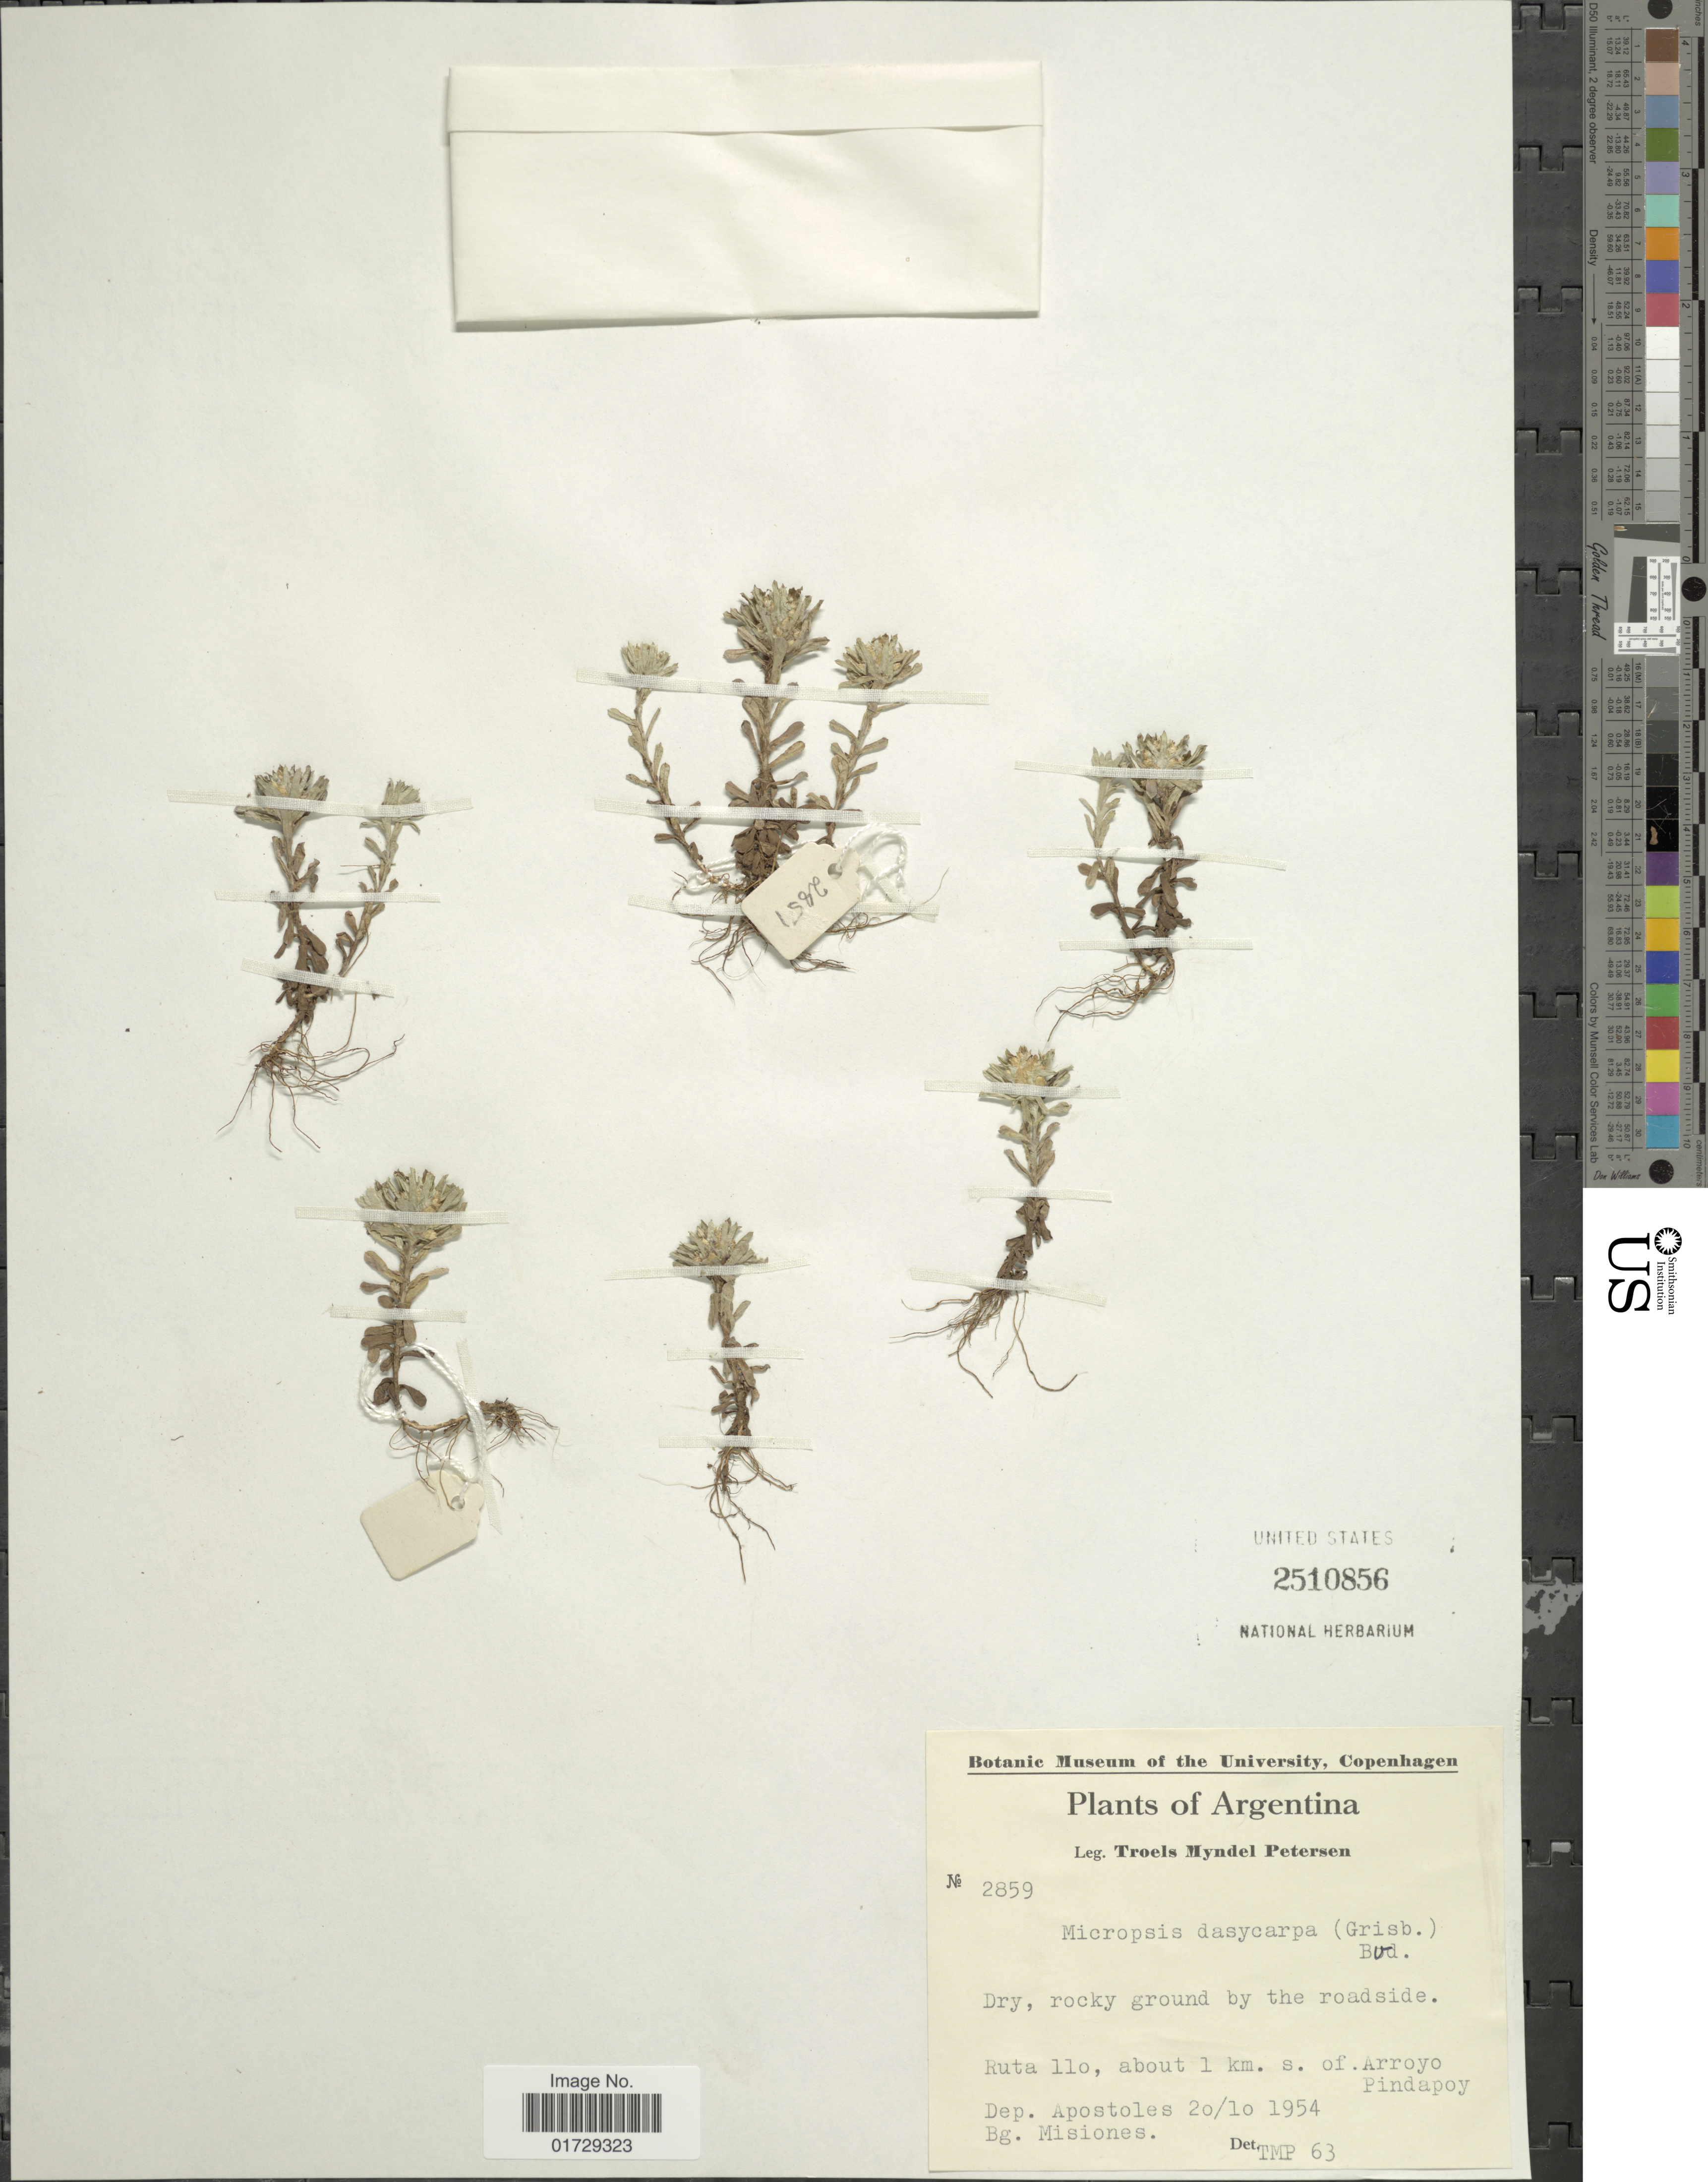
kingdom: Plantae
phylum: Tracheophyta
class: Magnoliopsida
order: Asterales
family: Asteraceae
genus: Micropsis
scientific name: Micropsis dasycarpa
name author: (Griseb.) P. Beauv.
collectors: T. Pederson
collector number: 2859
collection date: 1954-10-20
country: Argentina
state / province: Misiones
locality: Ruta llo, about 1 km. s. of Arroyo Pindapoy, Dep. Apostoles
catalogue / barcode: US 2510856